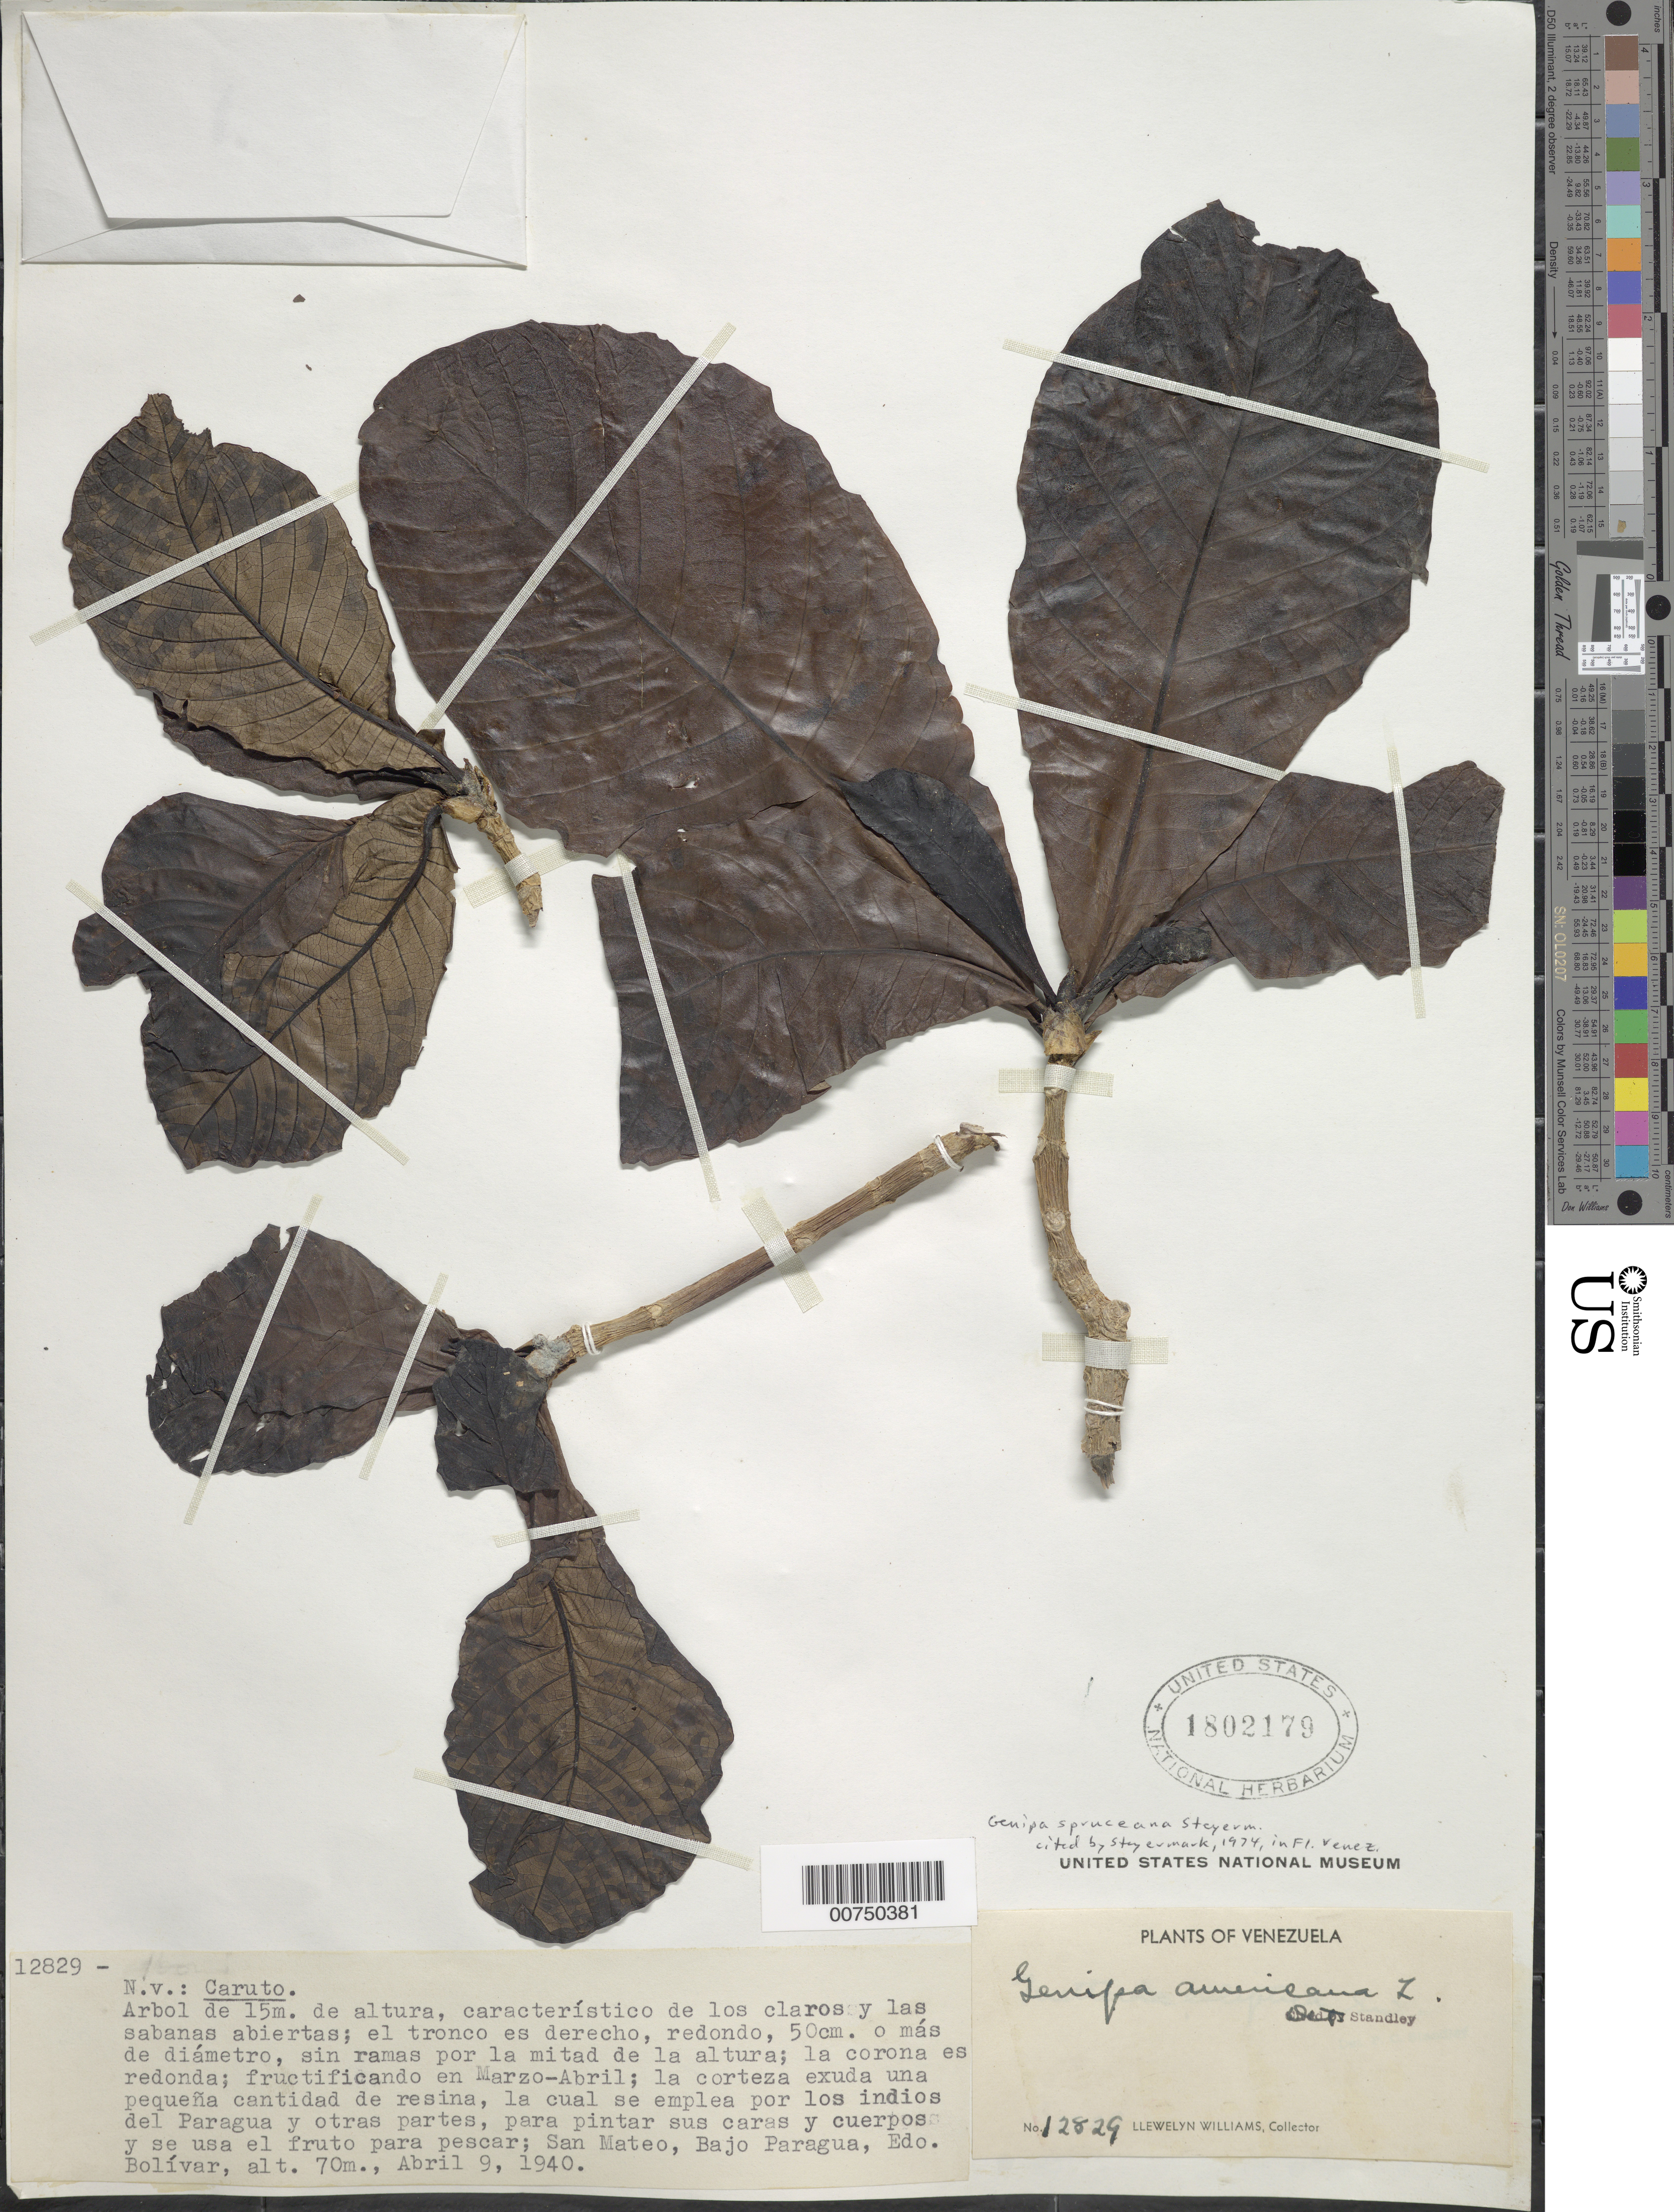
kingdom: Plantae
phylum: Tracheophyta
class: Magnoliopsida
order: Gentianales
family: Rubiaceae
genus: Genipa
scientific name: Genipa spruceana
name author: Steyerm.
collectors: Ll. Williams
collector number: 12829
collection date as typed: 9-Apr-40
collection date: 1940-04-09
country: Venezuela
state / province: Bolívar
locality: San Mateo, Bajo Paragua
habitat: Caracteristico de los claros y las sabanas abiertas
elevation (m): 70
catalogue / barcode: US 1802179